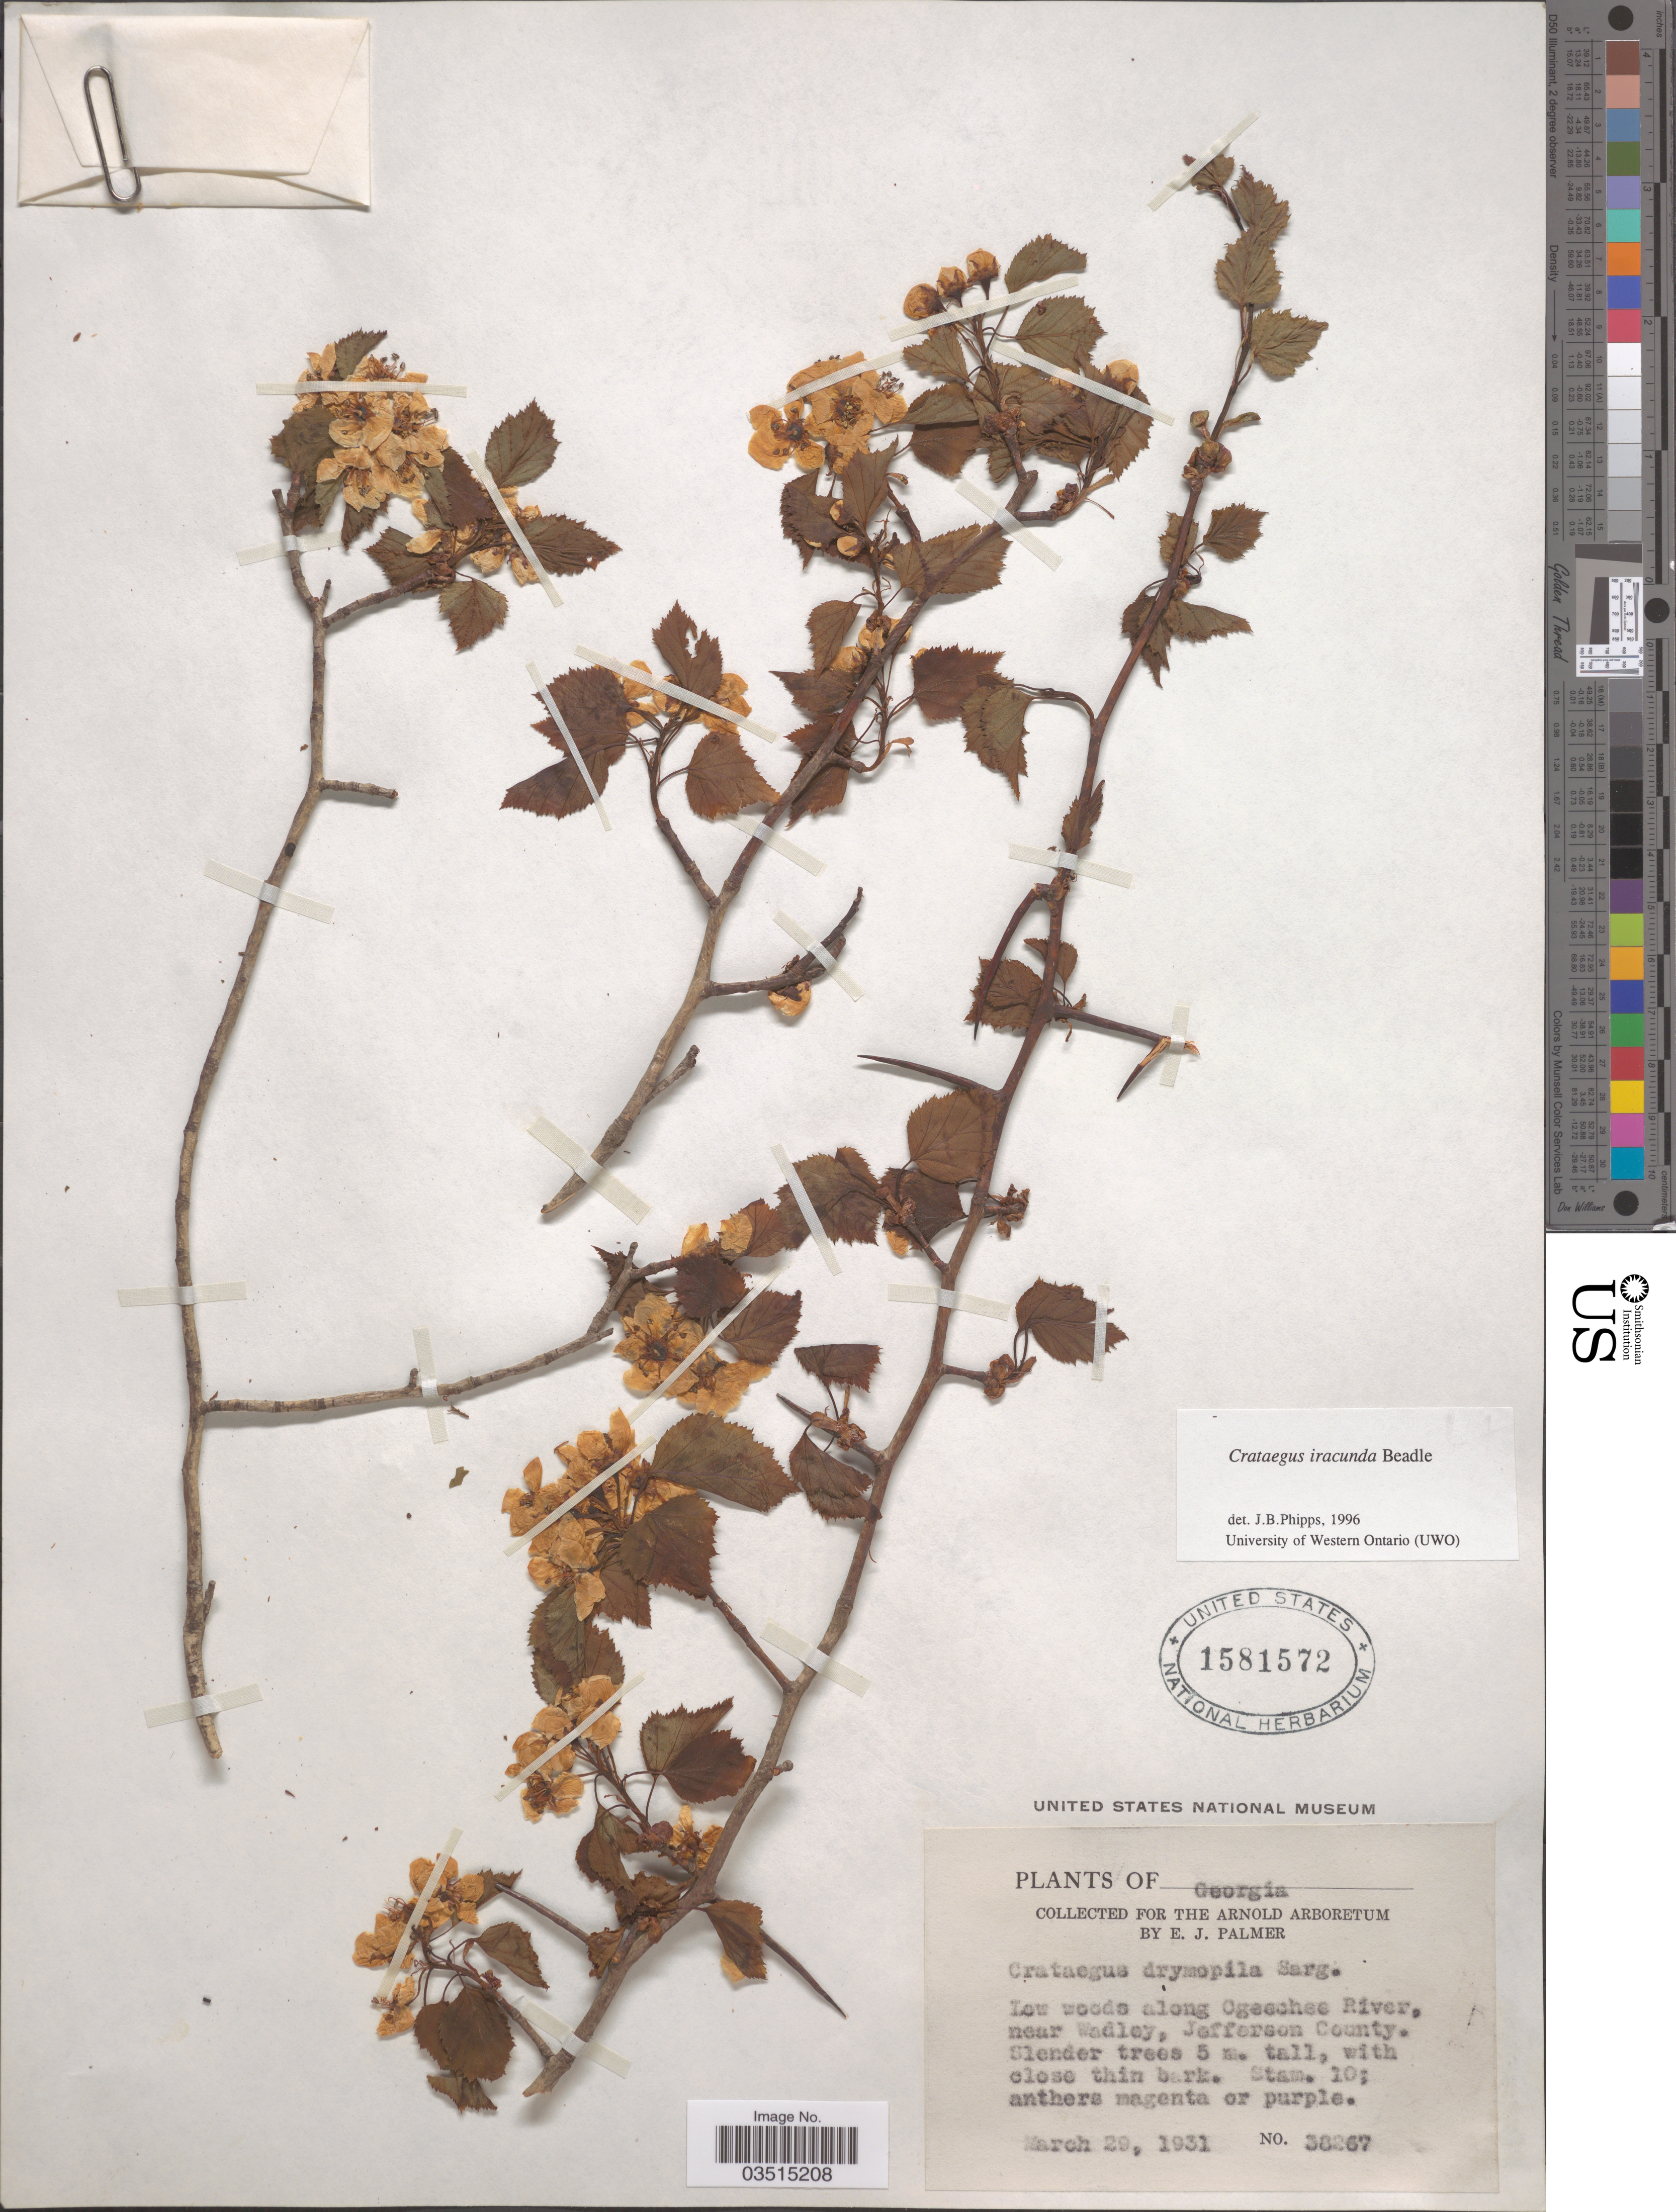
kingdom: Plantae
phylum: Tracheophyta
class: Magnoliopsida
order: Rosales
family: Rosaceae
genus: Crataegus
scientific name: Crataegus iracunda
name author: Beadle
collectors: E. J. Palmer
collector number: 38267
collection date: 1931-03-29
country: United States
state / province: Georgia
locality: Low woods along Ogeechee River, near Wadley, Jefferson County.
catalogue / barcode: US 1581572